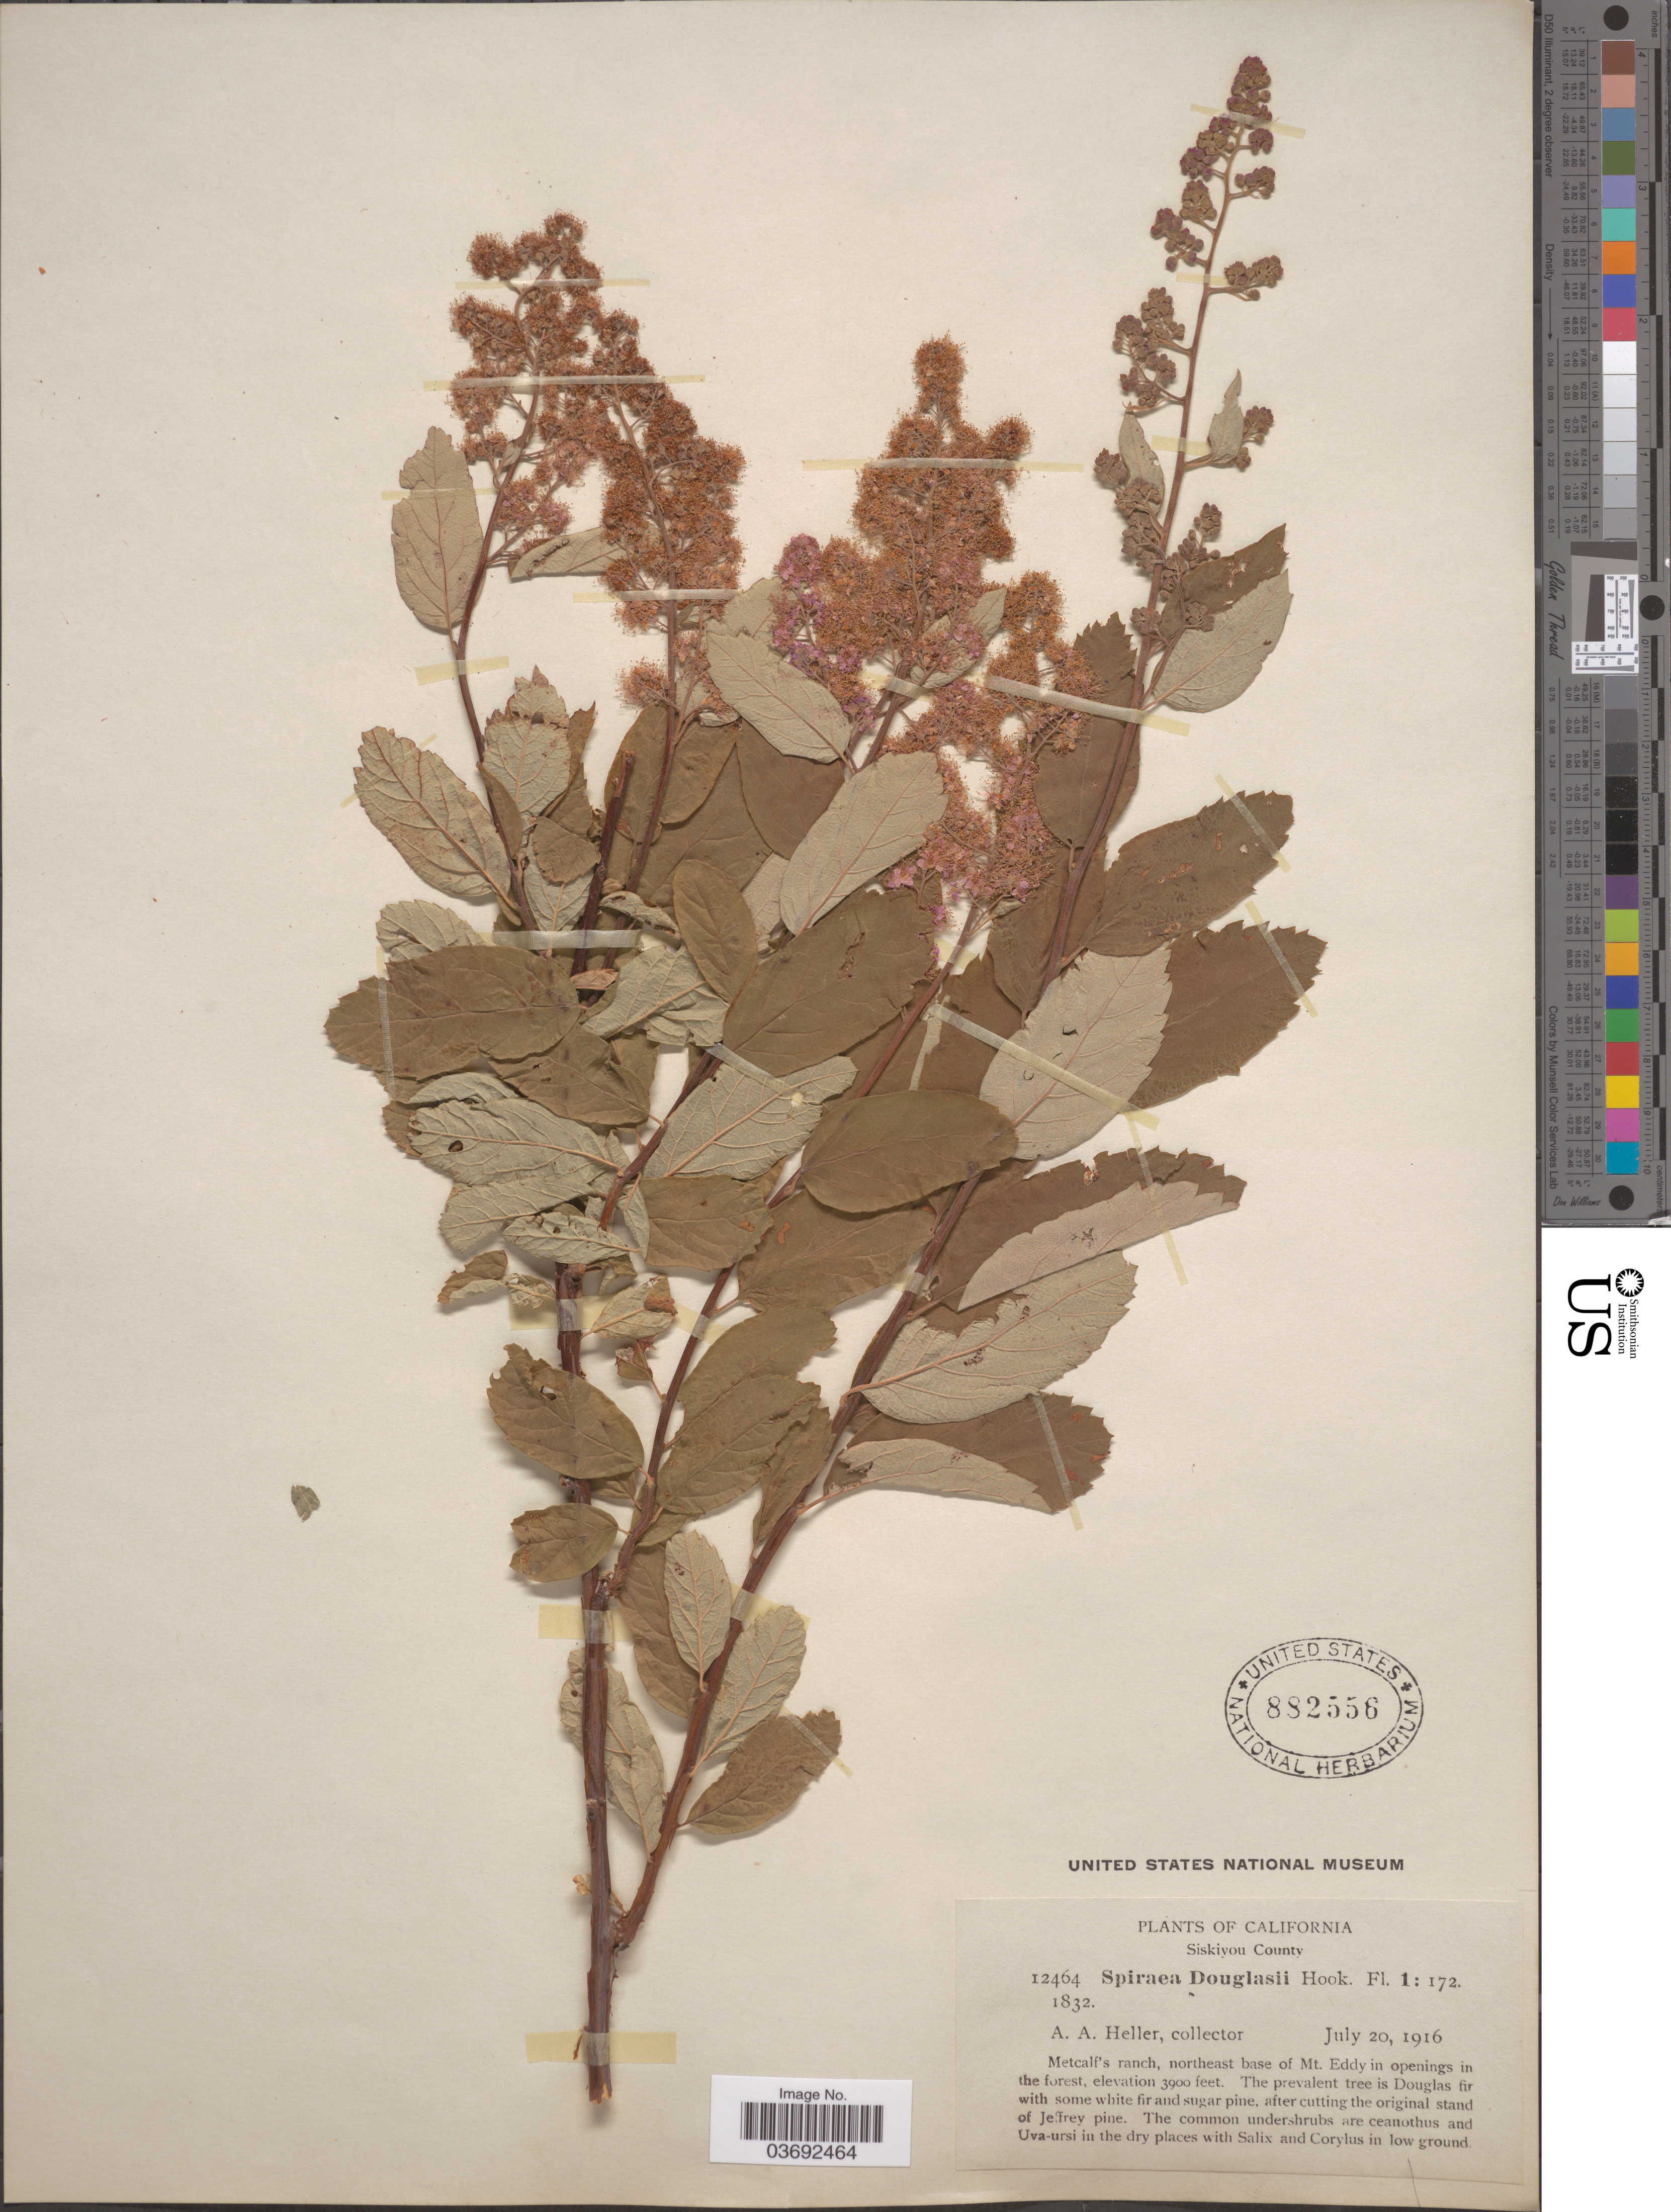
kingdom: Plantae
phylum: Tracheophyta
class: Magnoliopsida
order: Rosales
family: Rosaceae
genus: Spiraea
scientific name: Spiraea douglasii var. menziesii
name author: (Hook.) C. Presl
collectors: A. A. Heller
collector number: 12464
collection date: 1916-07-20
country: United States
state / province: California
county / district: Siskiyou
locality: Siskiyou County. Metcalf's ranch, northeast base of Mt. Eddy in openings in the forest.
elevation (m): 1189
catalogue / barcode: US 882556